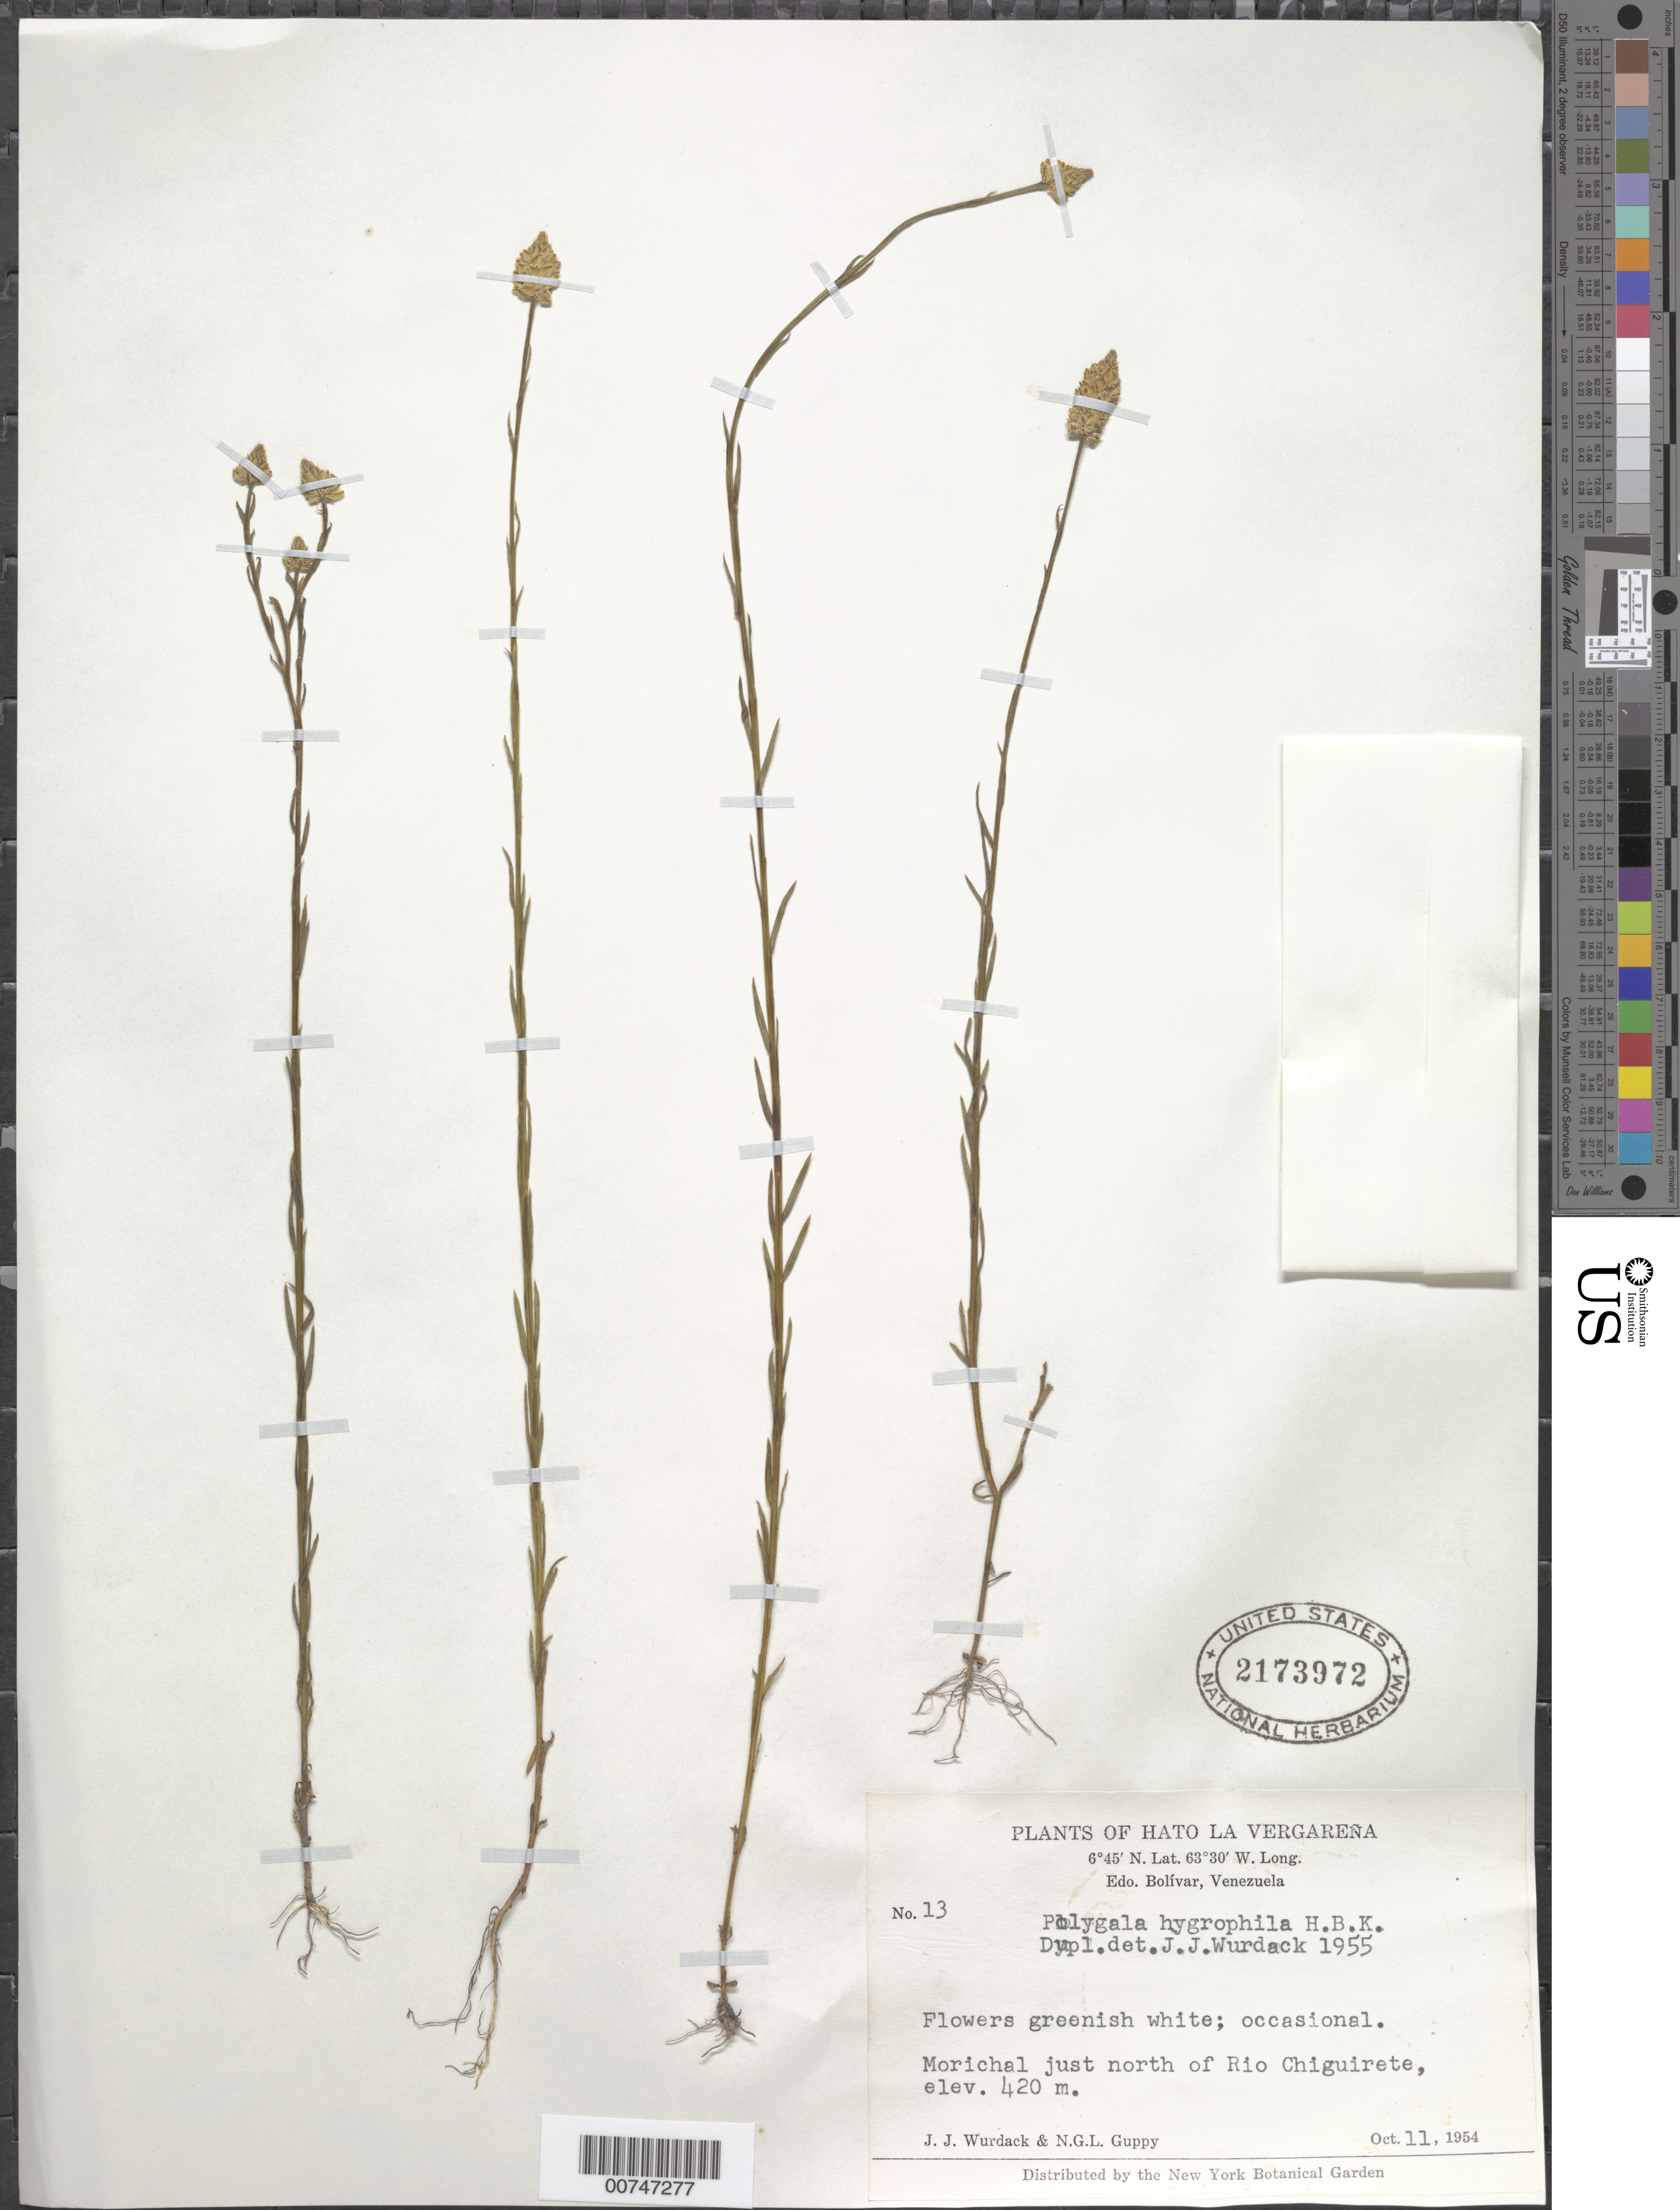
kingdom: Plantae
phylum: Tracheophyta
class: Magnoliopsida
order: Fabales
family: Polygalaceae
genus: Polygala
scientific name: Polygala hygrophila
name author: Kunth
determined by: Wurdack, John J., (US), US (UNITED STATES)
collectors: J. J. Wurdack & N. Guppy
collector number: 13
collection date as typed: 11-Oct-54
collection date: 1954-10-11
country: Venezuela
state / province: Bolívar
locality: Río Chiguirete, N of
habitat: Morichal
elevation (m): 420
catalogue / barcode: US 2173972